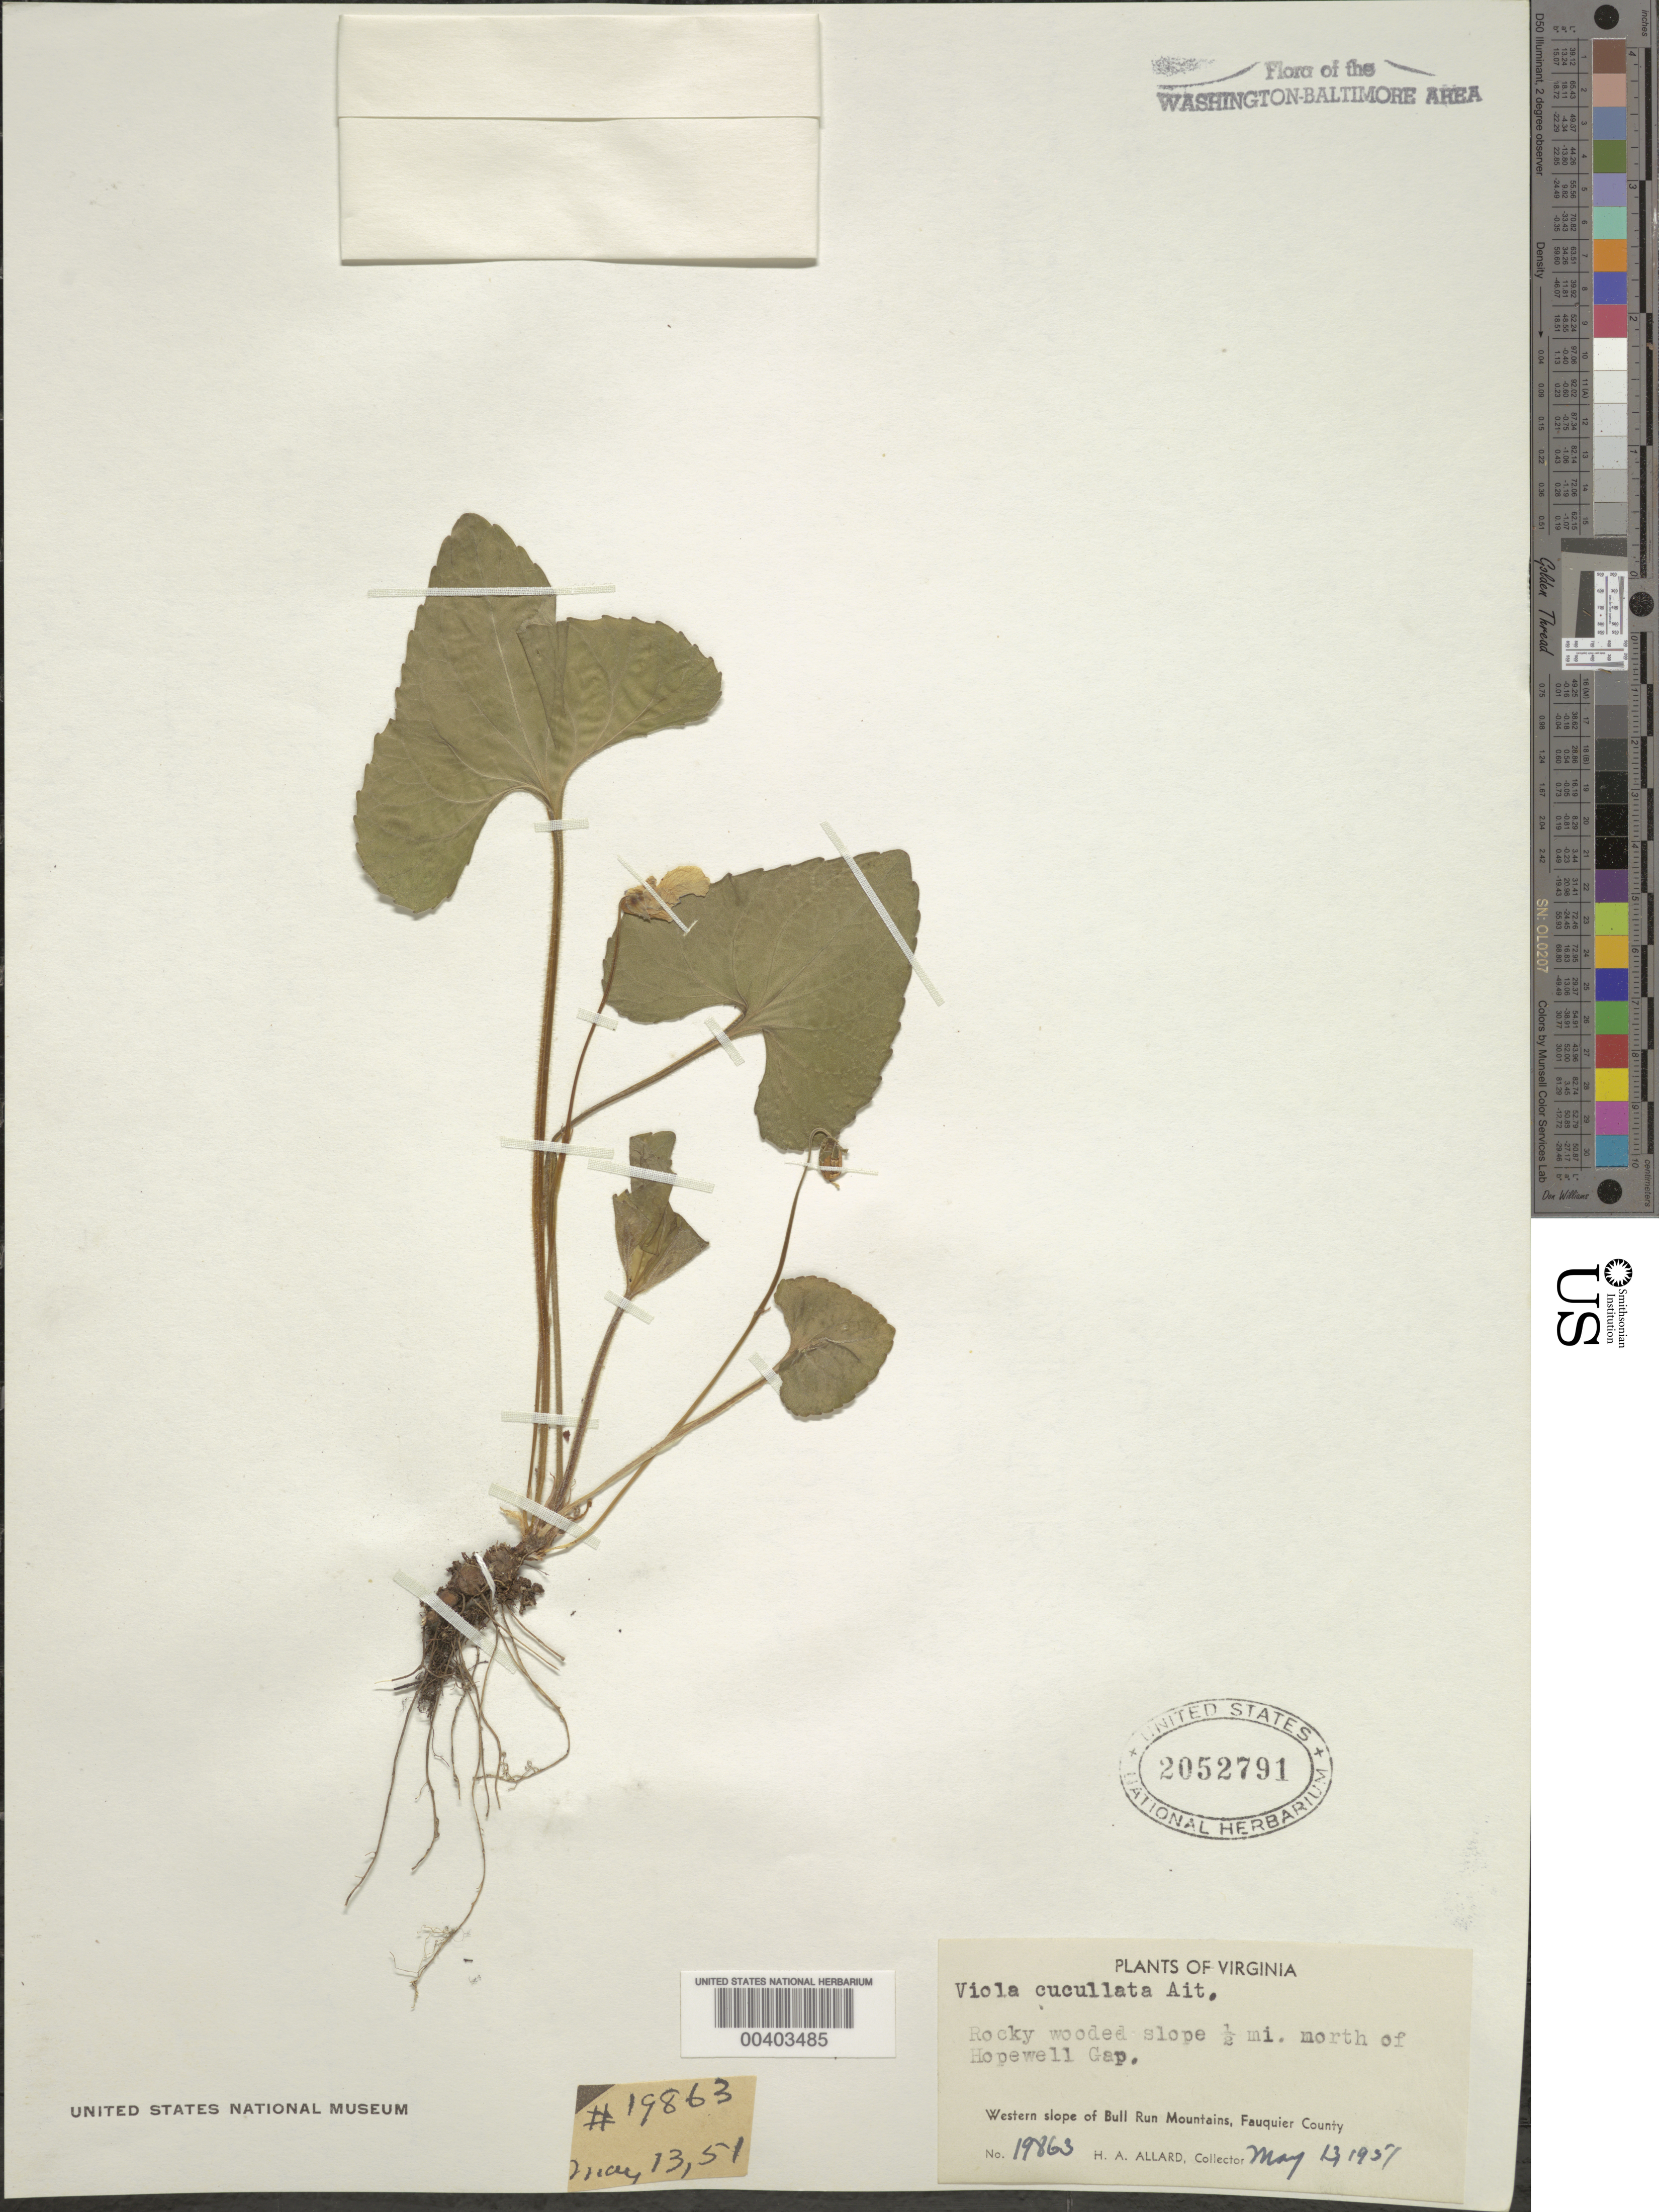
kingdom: Plantae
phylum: Tracheophyta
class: Magnoliopsida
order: Malpighiales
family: Violaceae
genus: Viola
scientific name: Viola cucullata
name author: Aiton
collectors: H. A. Allard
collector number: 19863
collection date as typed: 13 May 1951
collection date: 1951-05-13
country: United States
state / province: Virginia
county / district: Fauquier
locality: North of Hopewell Gap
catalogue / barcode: US 2052791